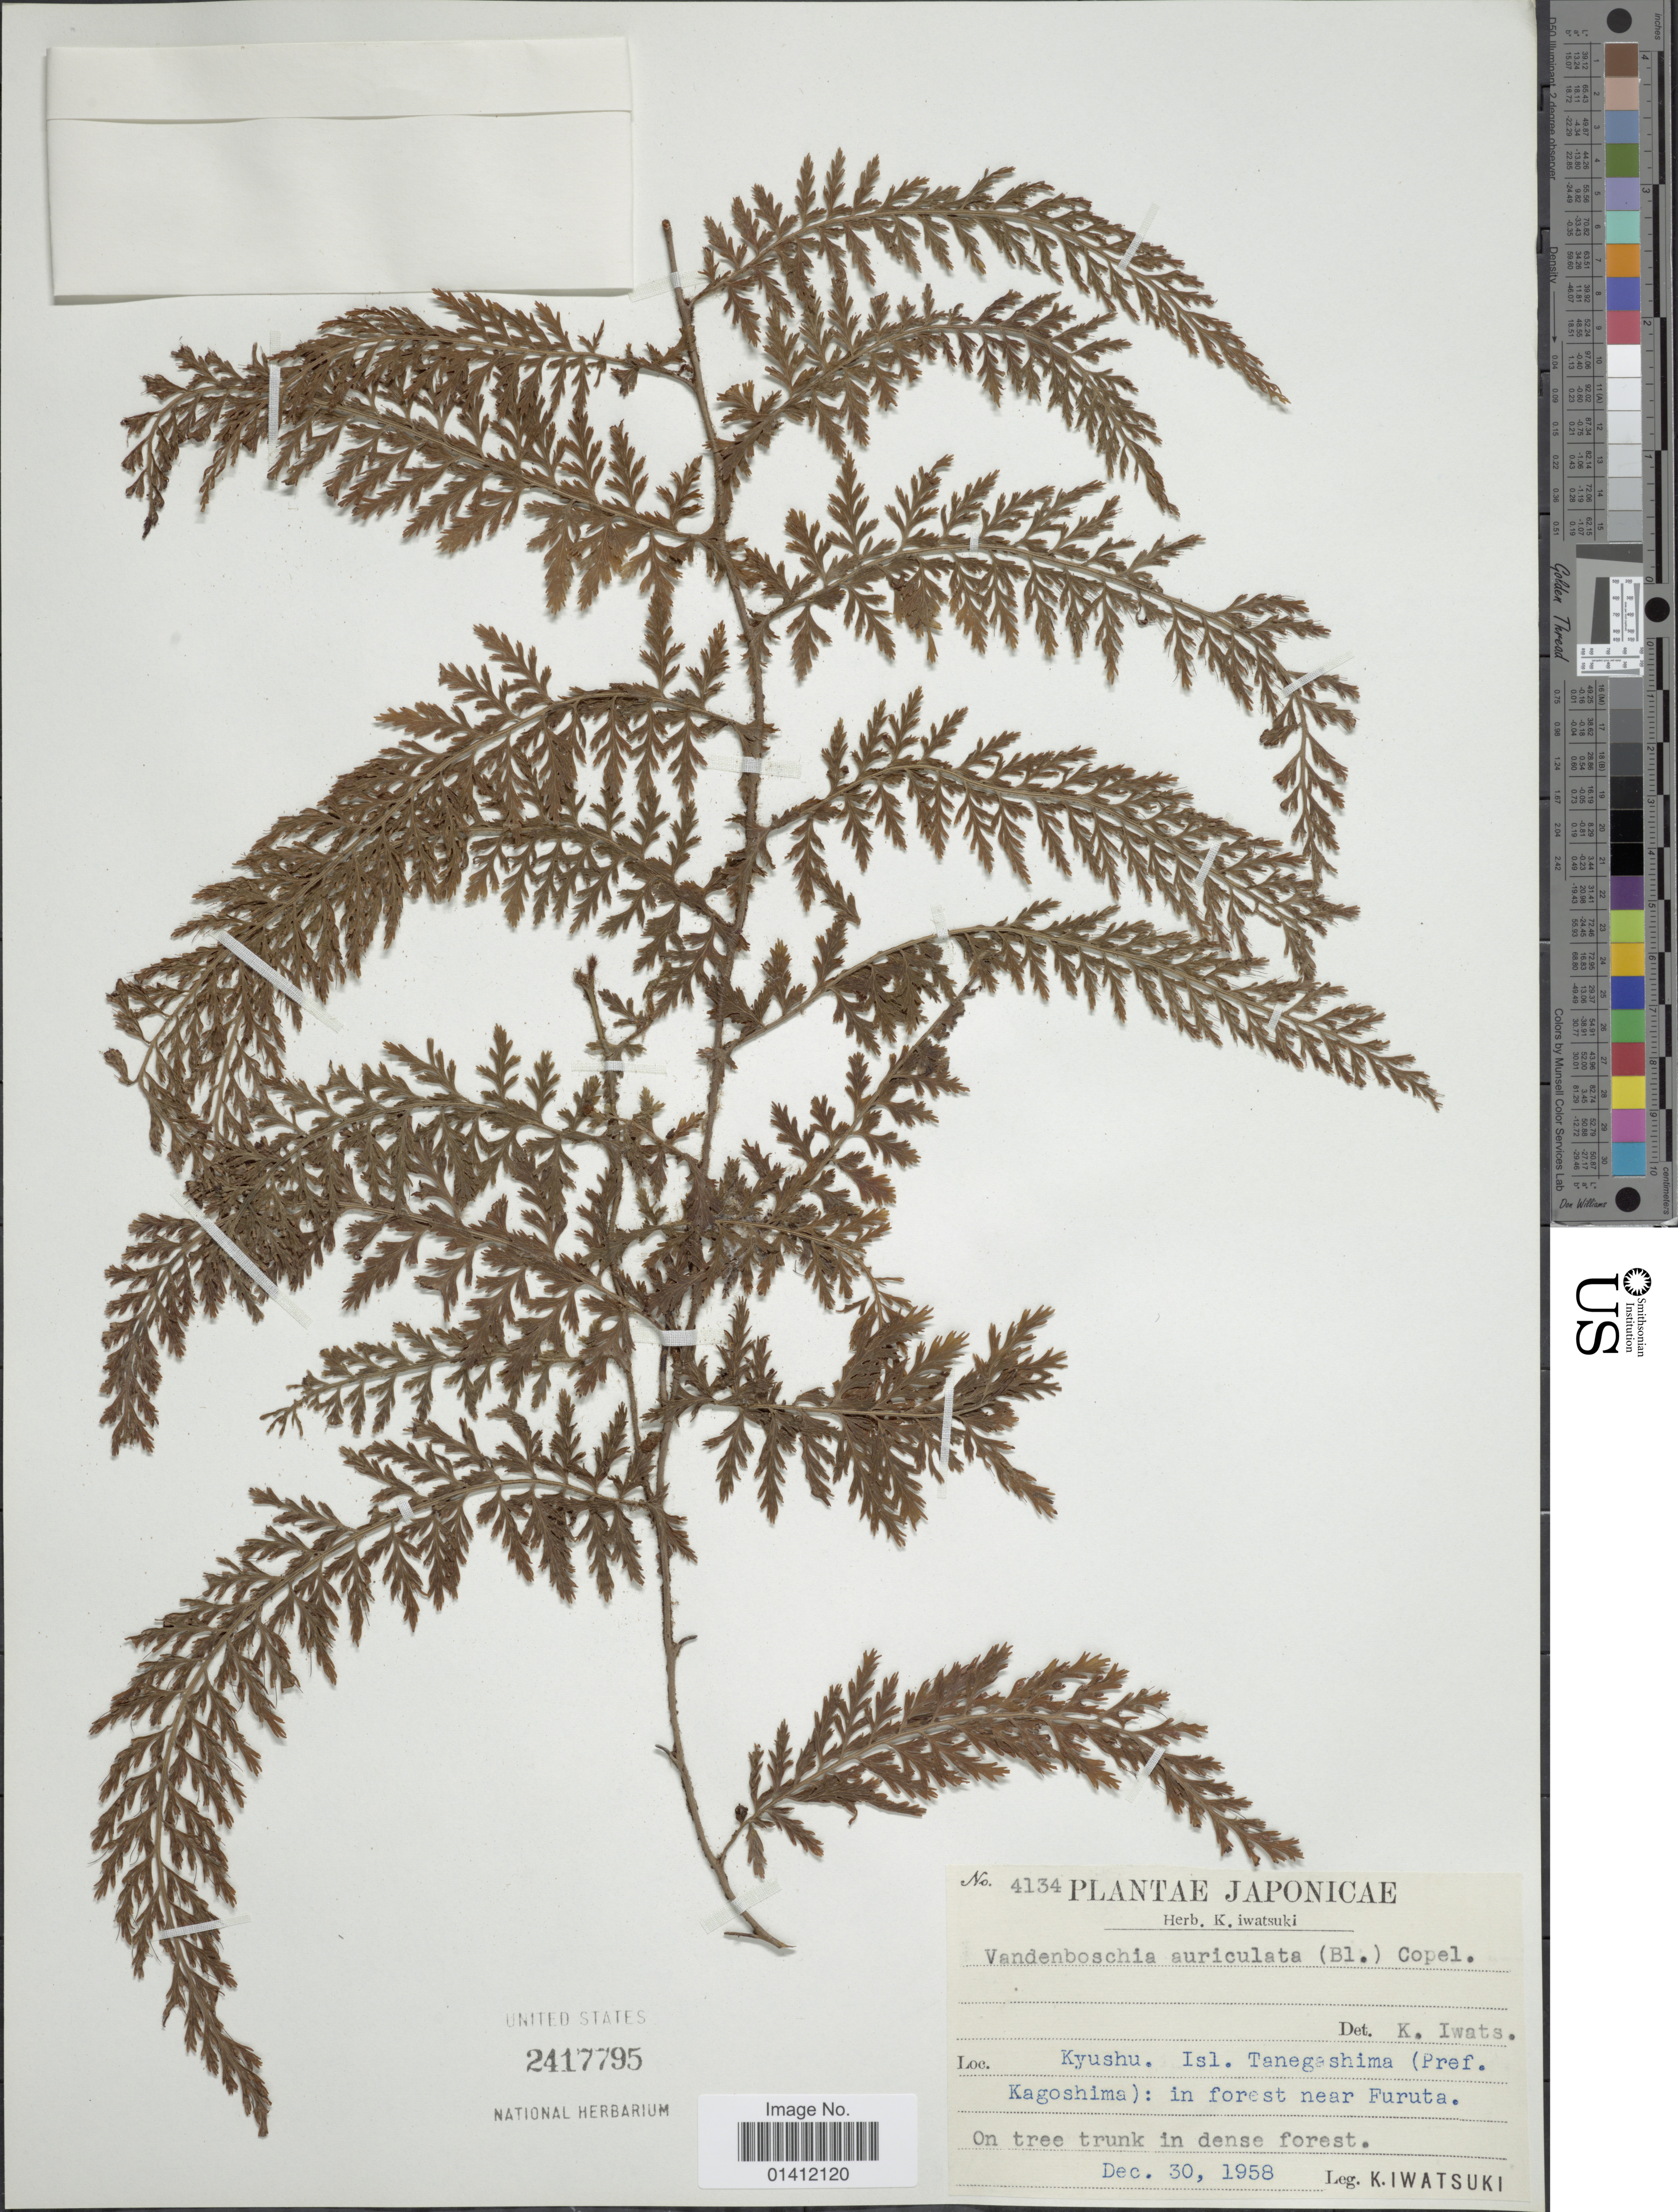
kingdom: Plantae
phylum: Tracheophyta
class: Polypodiopsida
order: Hymenophyllales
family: Hymenophyllaceae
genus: Vandenboschia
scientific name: Vandenboschia auriculata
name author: (Blume) Copel.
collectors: K. Iwatsuki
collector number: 4134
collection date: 1958-12-30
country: Japan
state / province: Kagosima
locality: Isl. Tanegashima (Pref. Kagoshima); in forest near Furuta. On tree trunk in dense forest.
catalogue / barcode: US 2417795